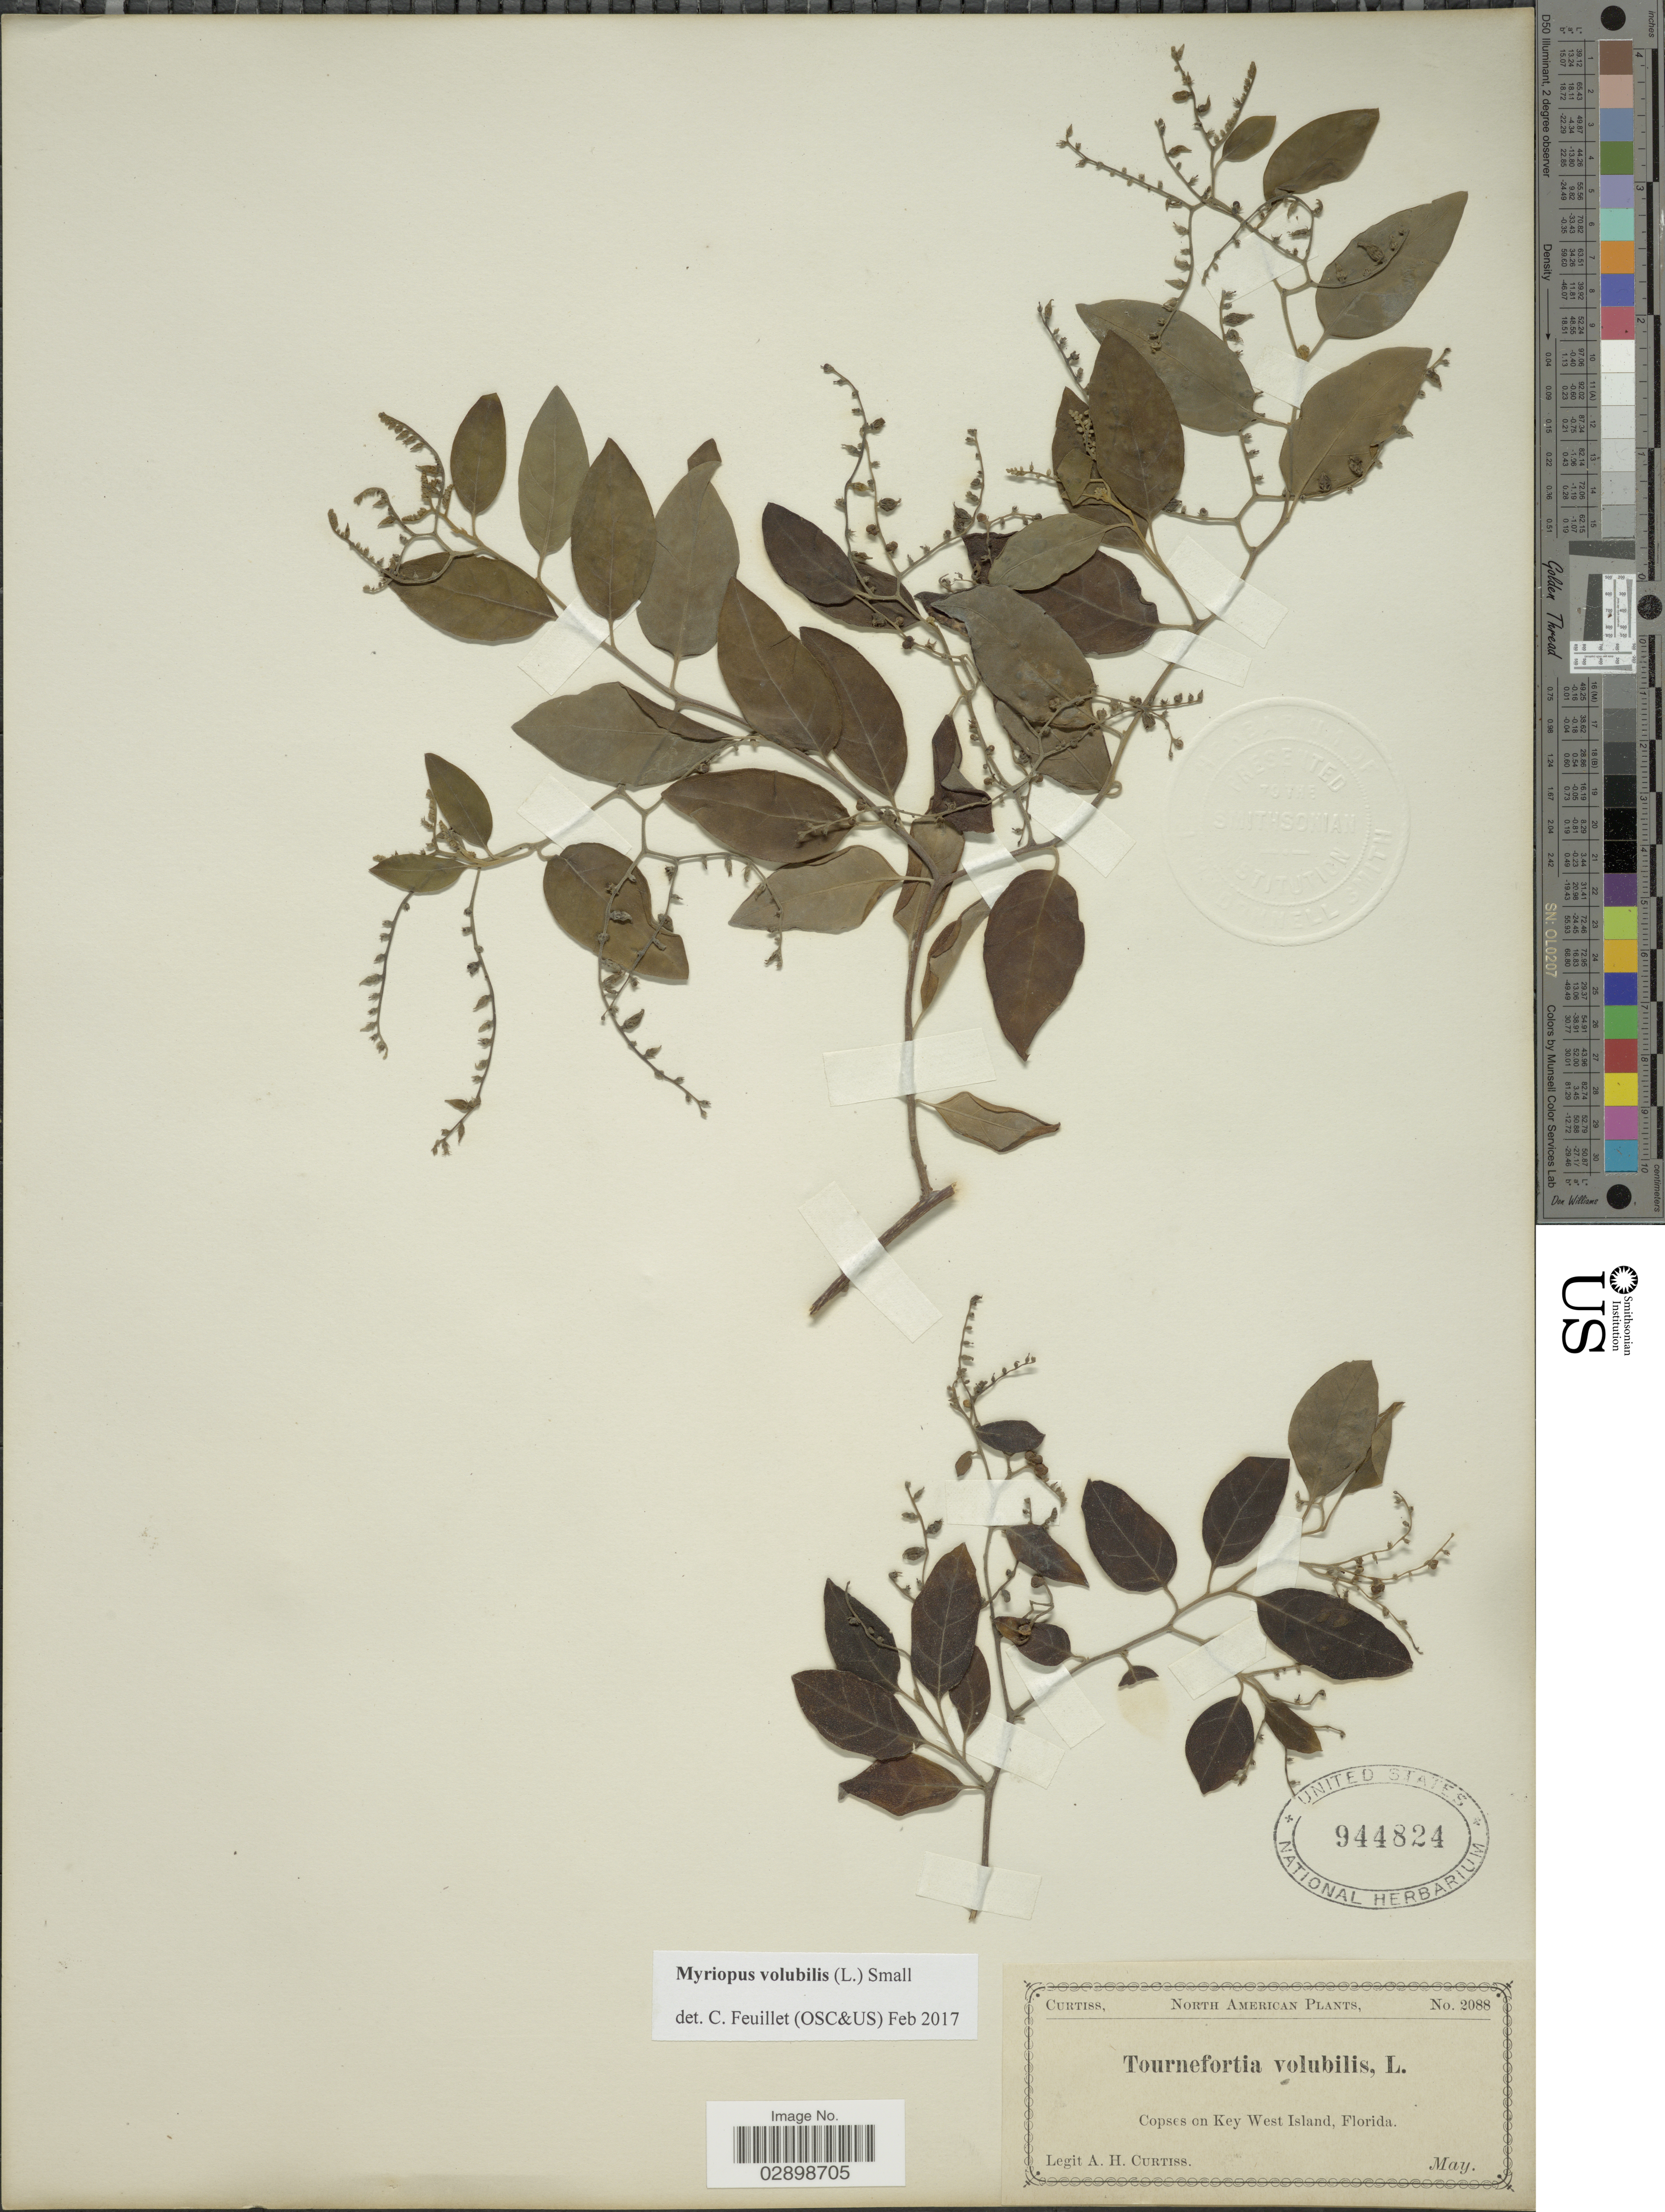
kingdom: Plantae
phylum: Tracheophyta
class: Magnoliopsida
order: Boraginales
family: Heliotropiaceae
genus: Myriopus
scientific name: Myriopus volubilis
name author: (L.) Small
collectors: A. H. Curtiss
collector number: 2088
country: United States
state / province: Florida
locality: Copses on Key West Island.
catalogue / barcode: US 944824